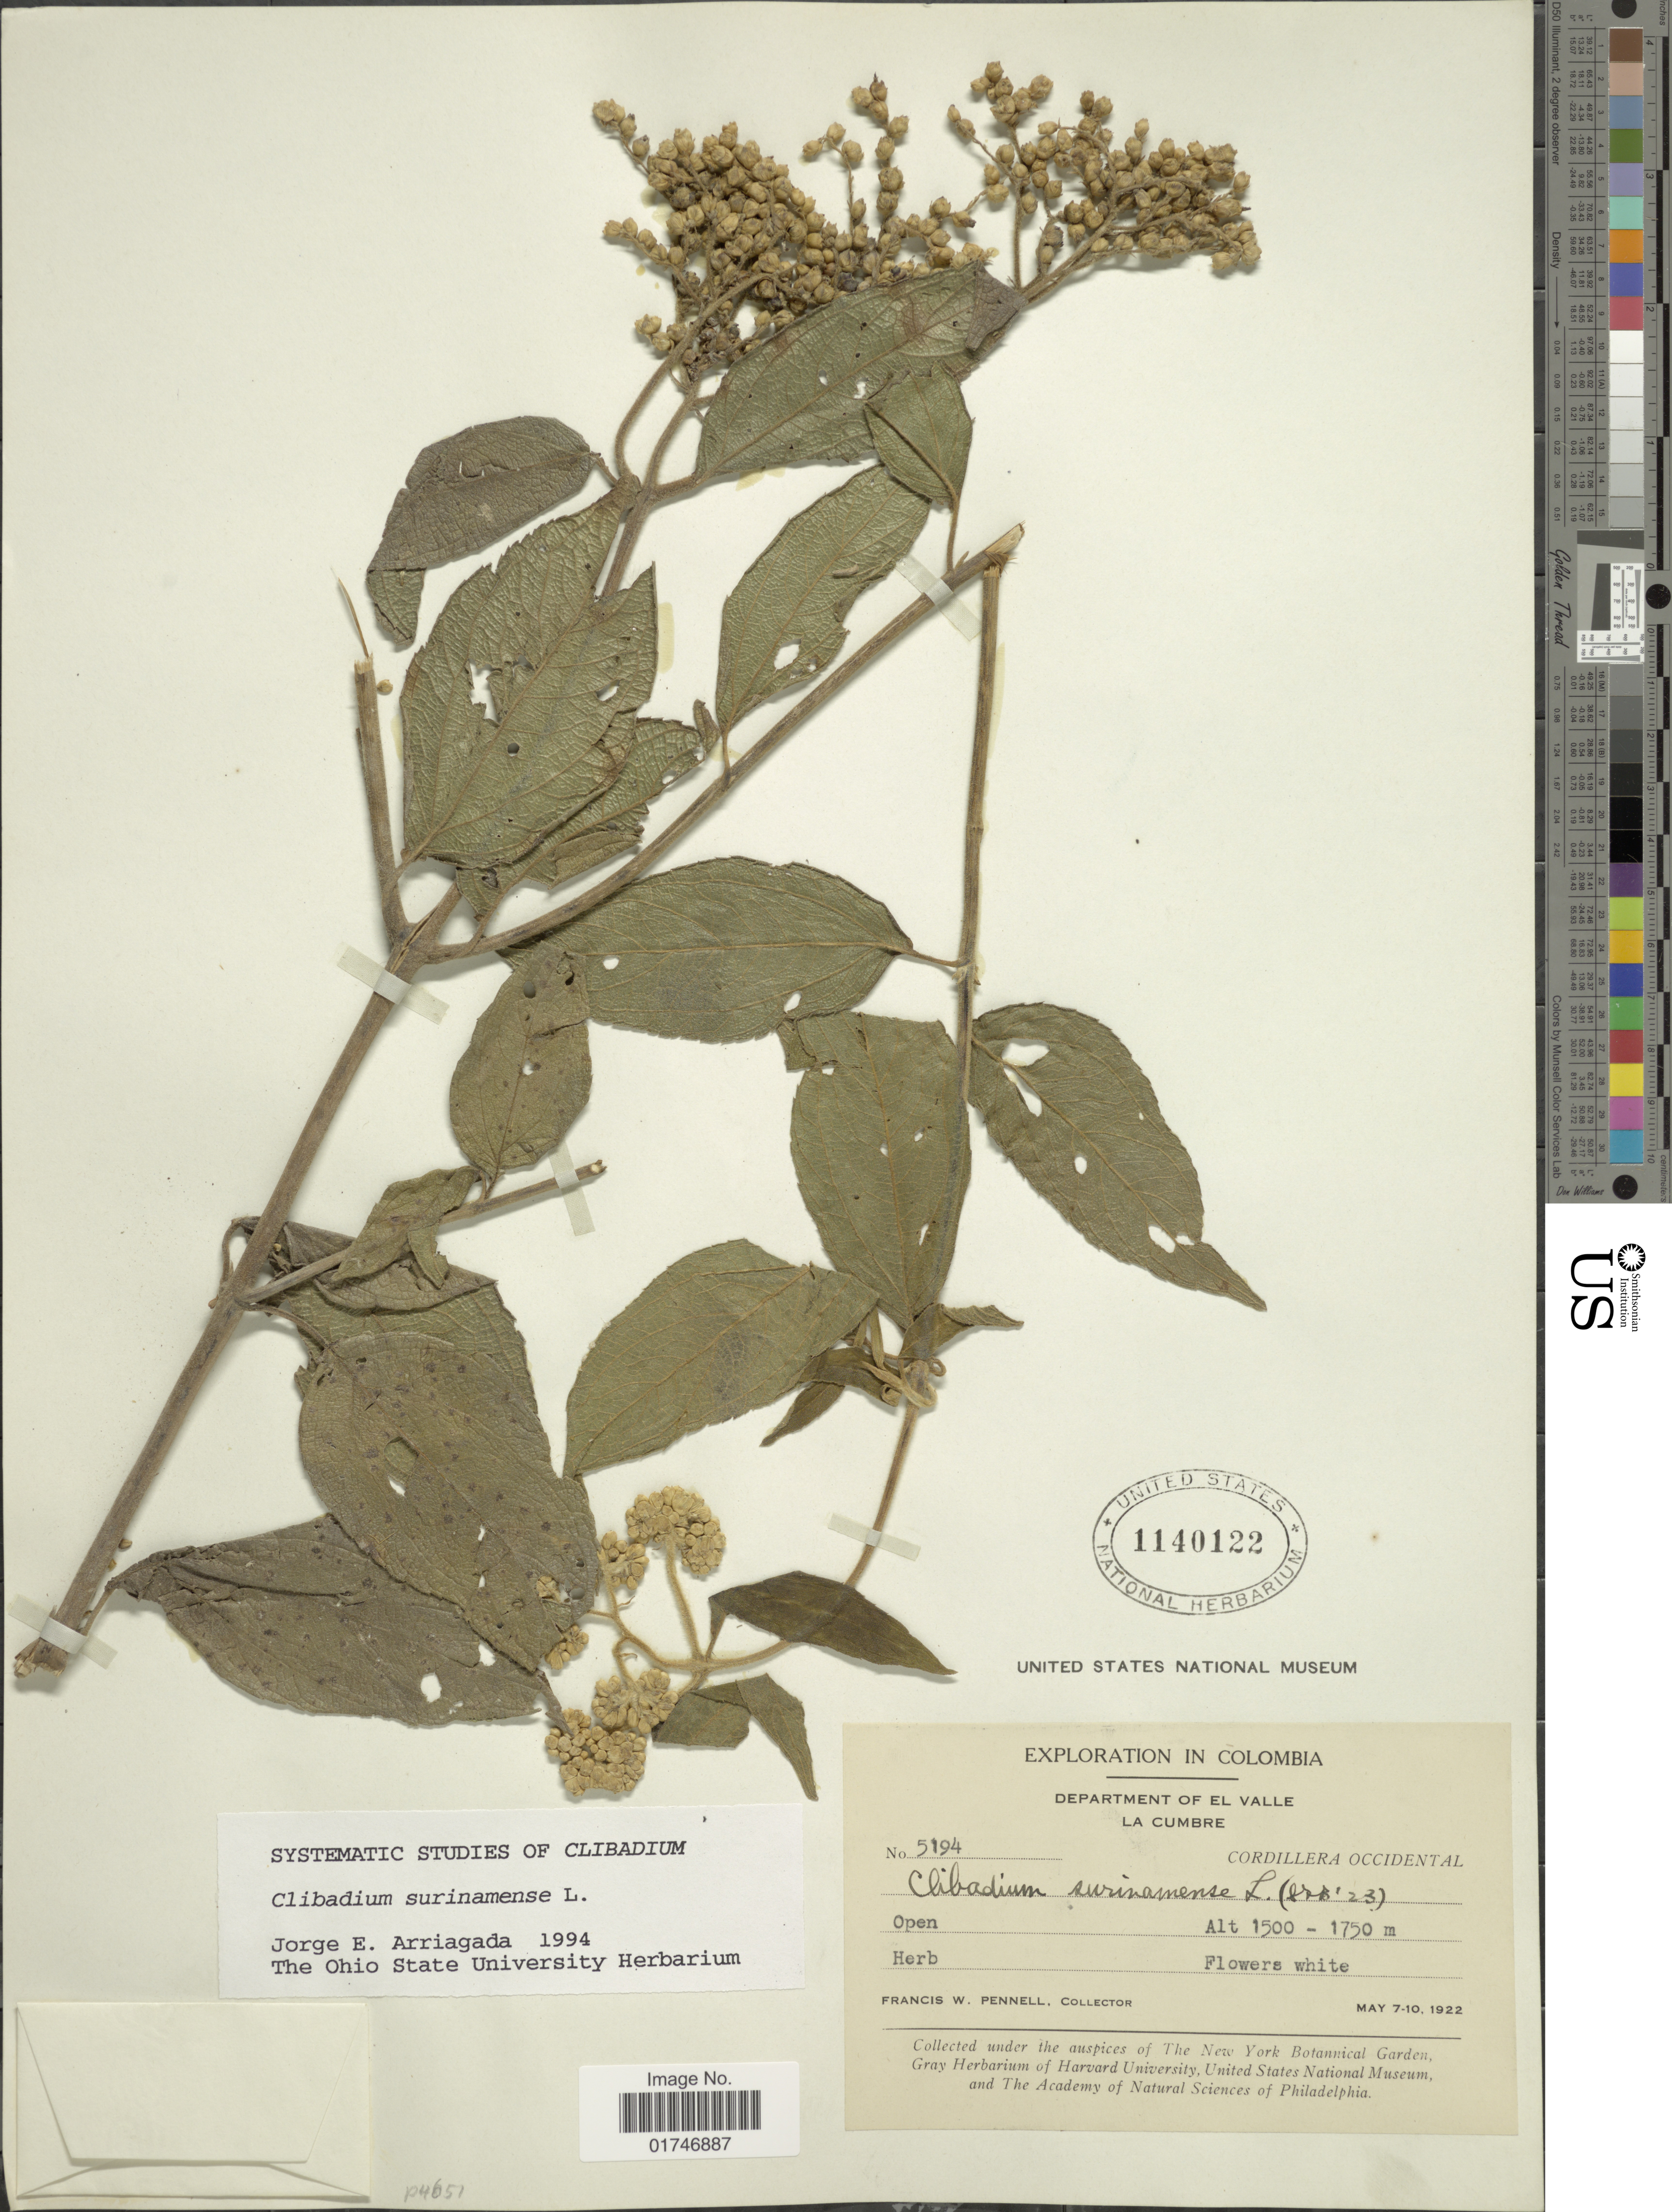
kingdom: Plantae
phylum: Tracheophyta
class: Magnoliopsida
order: Asterales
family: Asteraceae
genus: Clibadium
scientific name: Clibadium surinamense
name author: L.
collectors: F. W. Pennell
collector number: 5194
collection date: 1922-05-07/1922-05-10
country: Colombia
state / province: Valle del Cauca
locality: Department of El Valle. La Cumbre. Cordillera Occidental. Open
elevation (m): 1500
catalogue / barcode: US 1140122